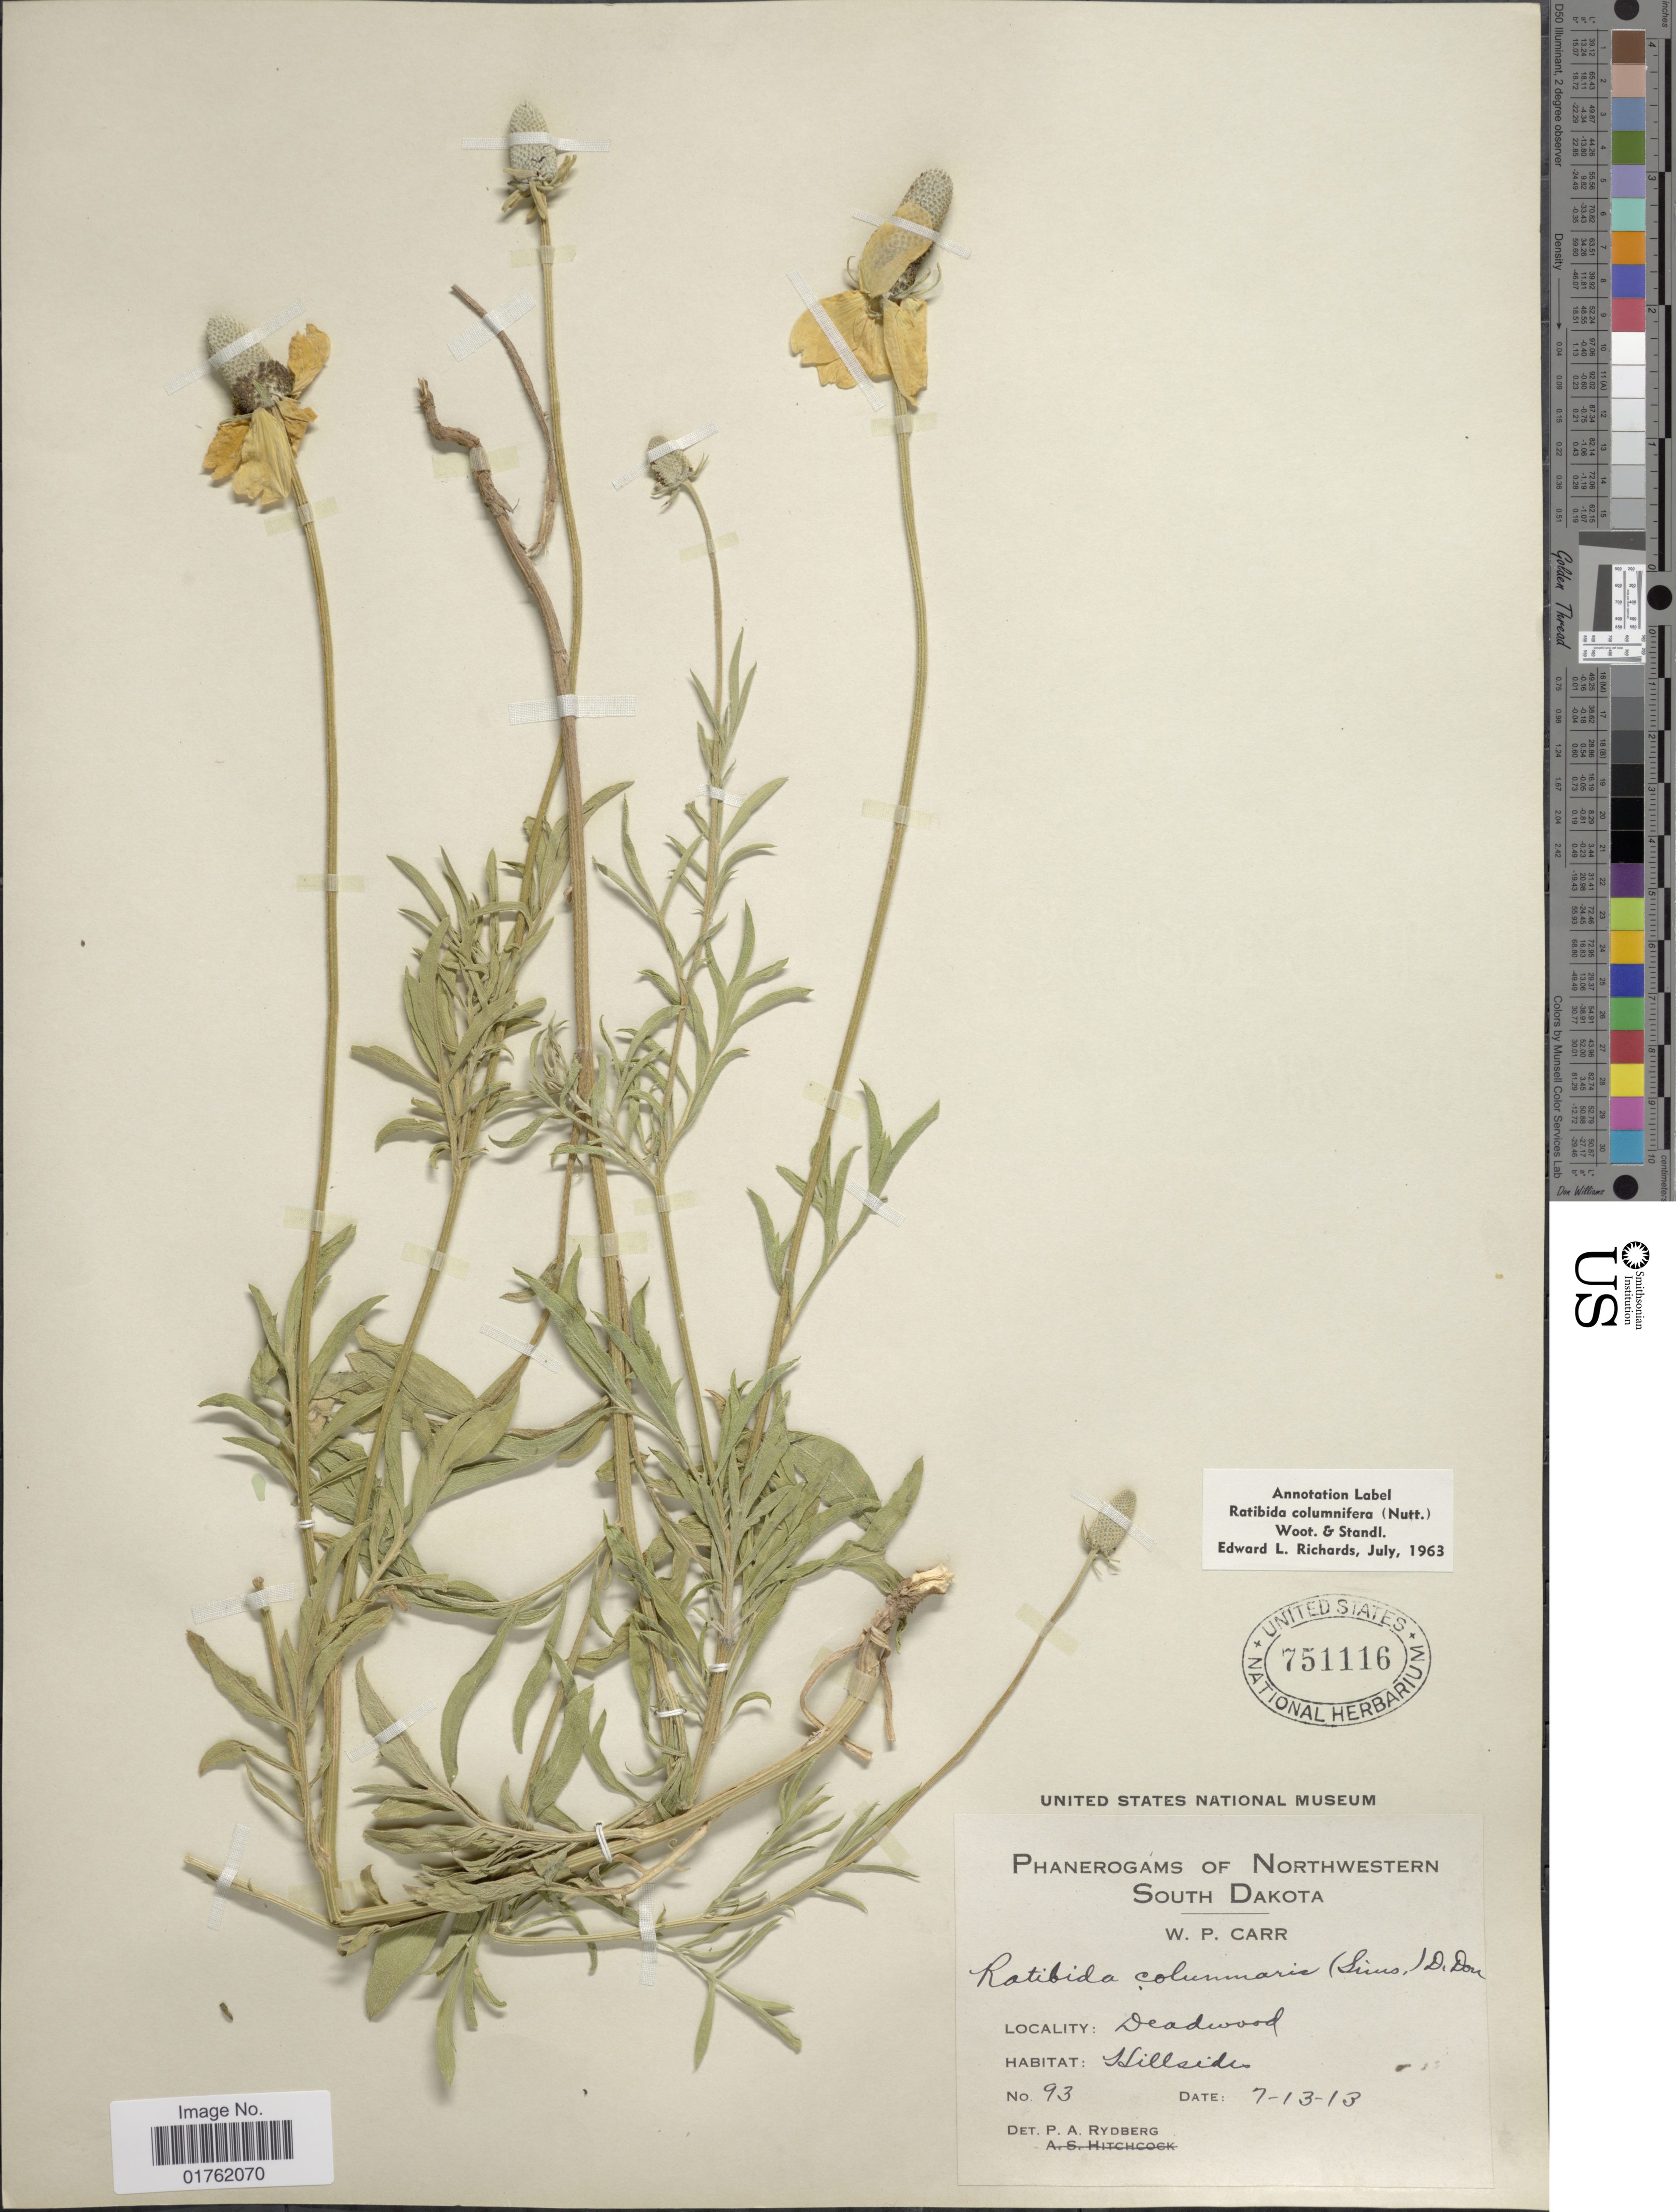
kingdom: Plantae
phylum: Tracheophyta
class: Magnoliopsida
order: Asterales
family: Asteraceae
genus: Ratibida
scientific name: Ratibida columnaris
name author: (Pursh) D. Don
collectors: P. A. Rydberg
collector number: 93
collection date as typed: Transcribed d/m/y: 13/7/13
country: United States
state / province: South Dakota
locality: Phanerogams of Northwestern South Dakota, Deadwood, Hillside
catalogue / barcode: US 751116